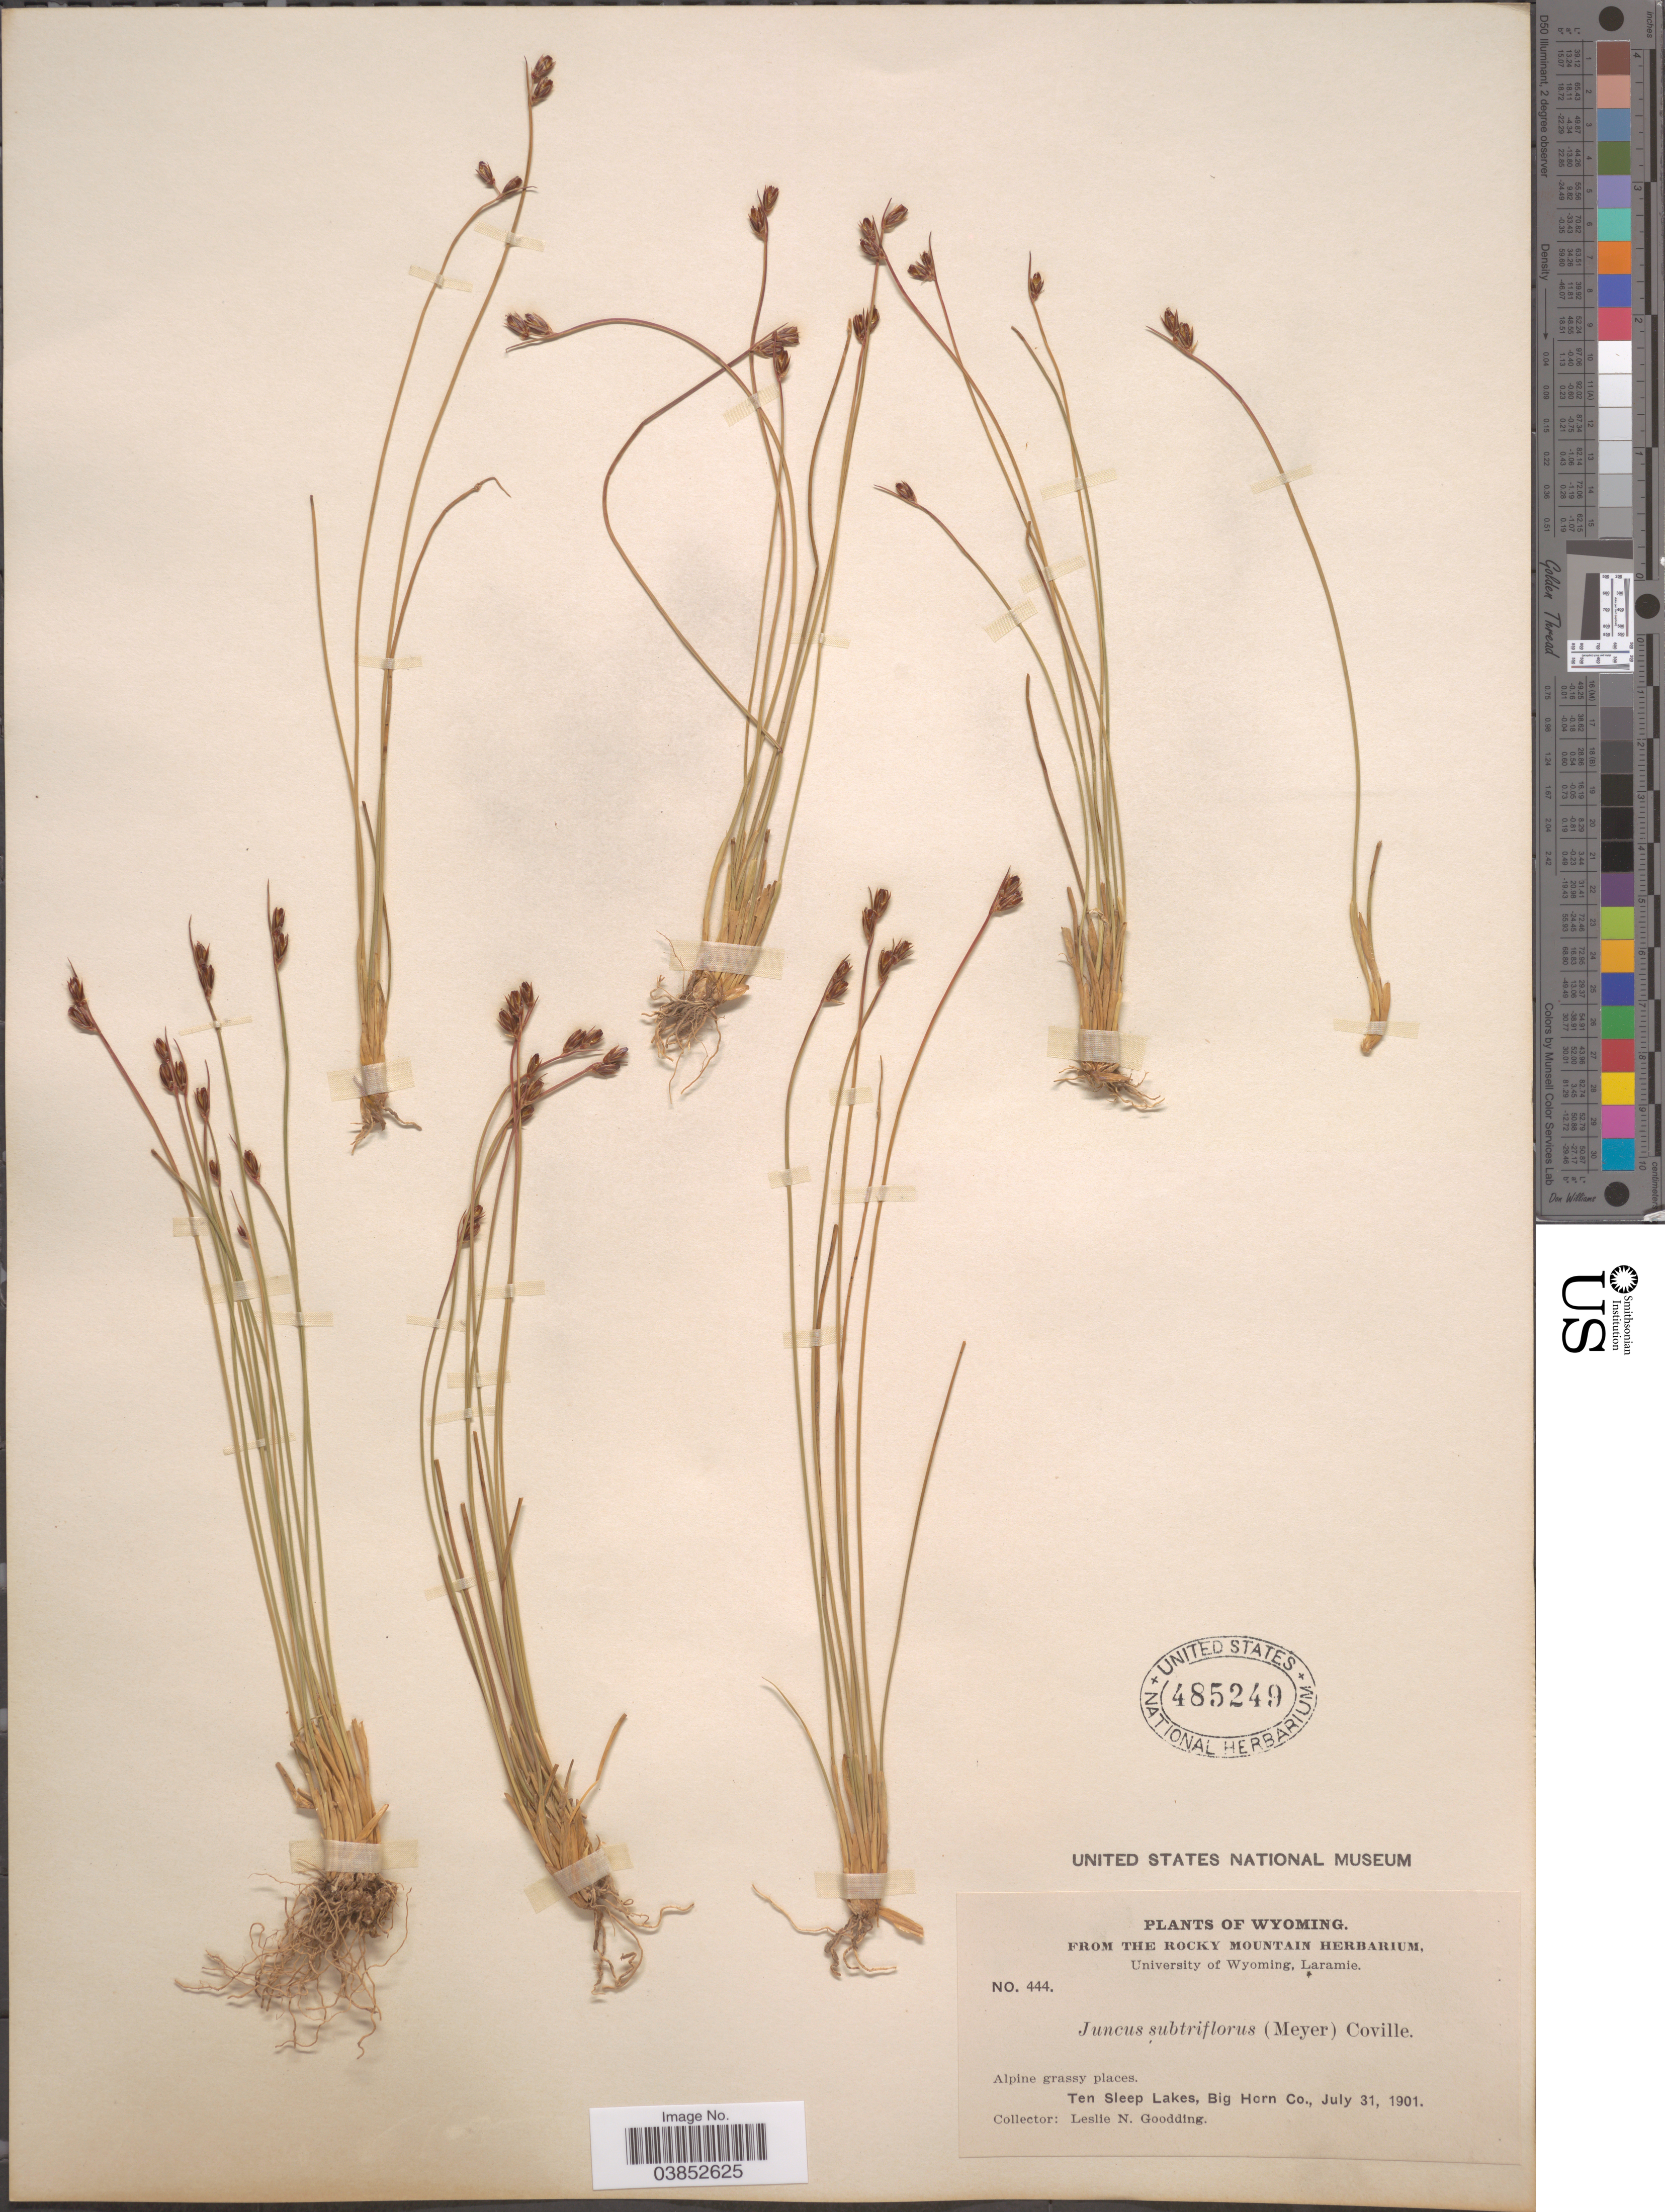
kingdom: Plantae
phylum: Tracheophyta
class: Liliopsida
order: Poales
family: Juncaceae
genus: Juncus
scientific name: Juncus drummondii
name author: E. Mey.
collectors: L. N. Goodding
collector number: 444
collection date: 1901-07-31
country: United States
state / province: Wyoming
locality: Ten Sleep Lakes, Big Horn Co.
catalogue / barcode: US 485249